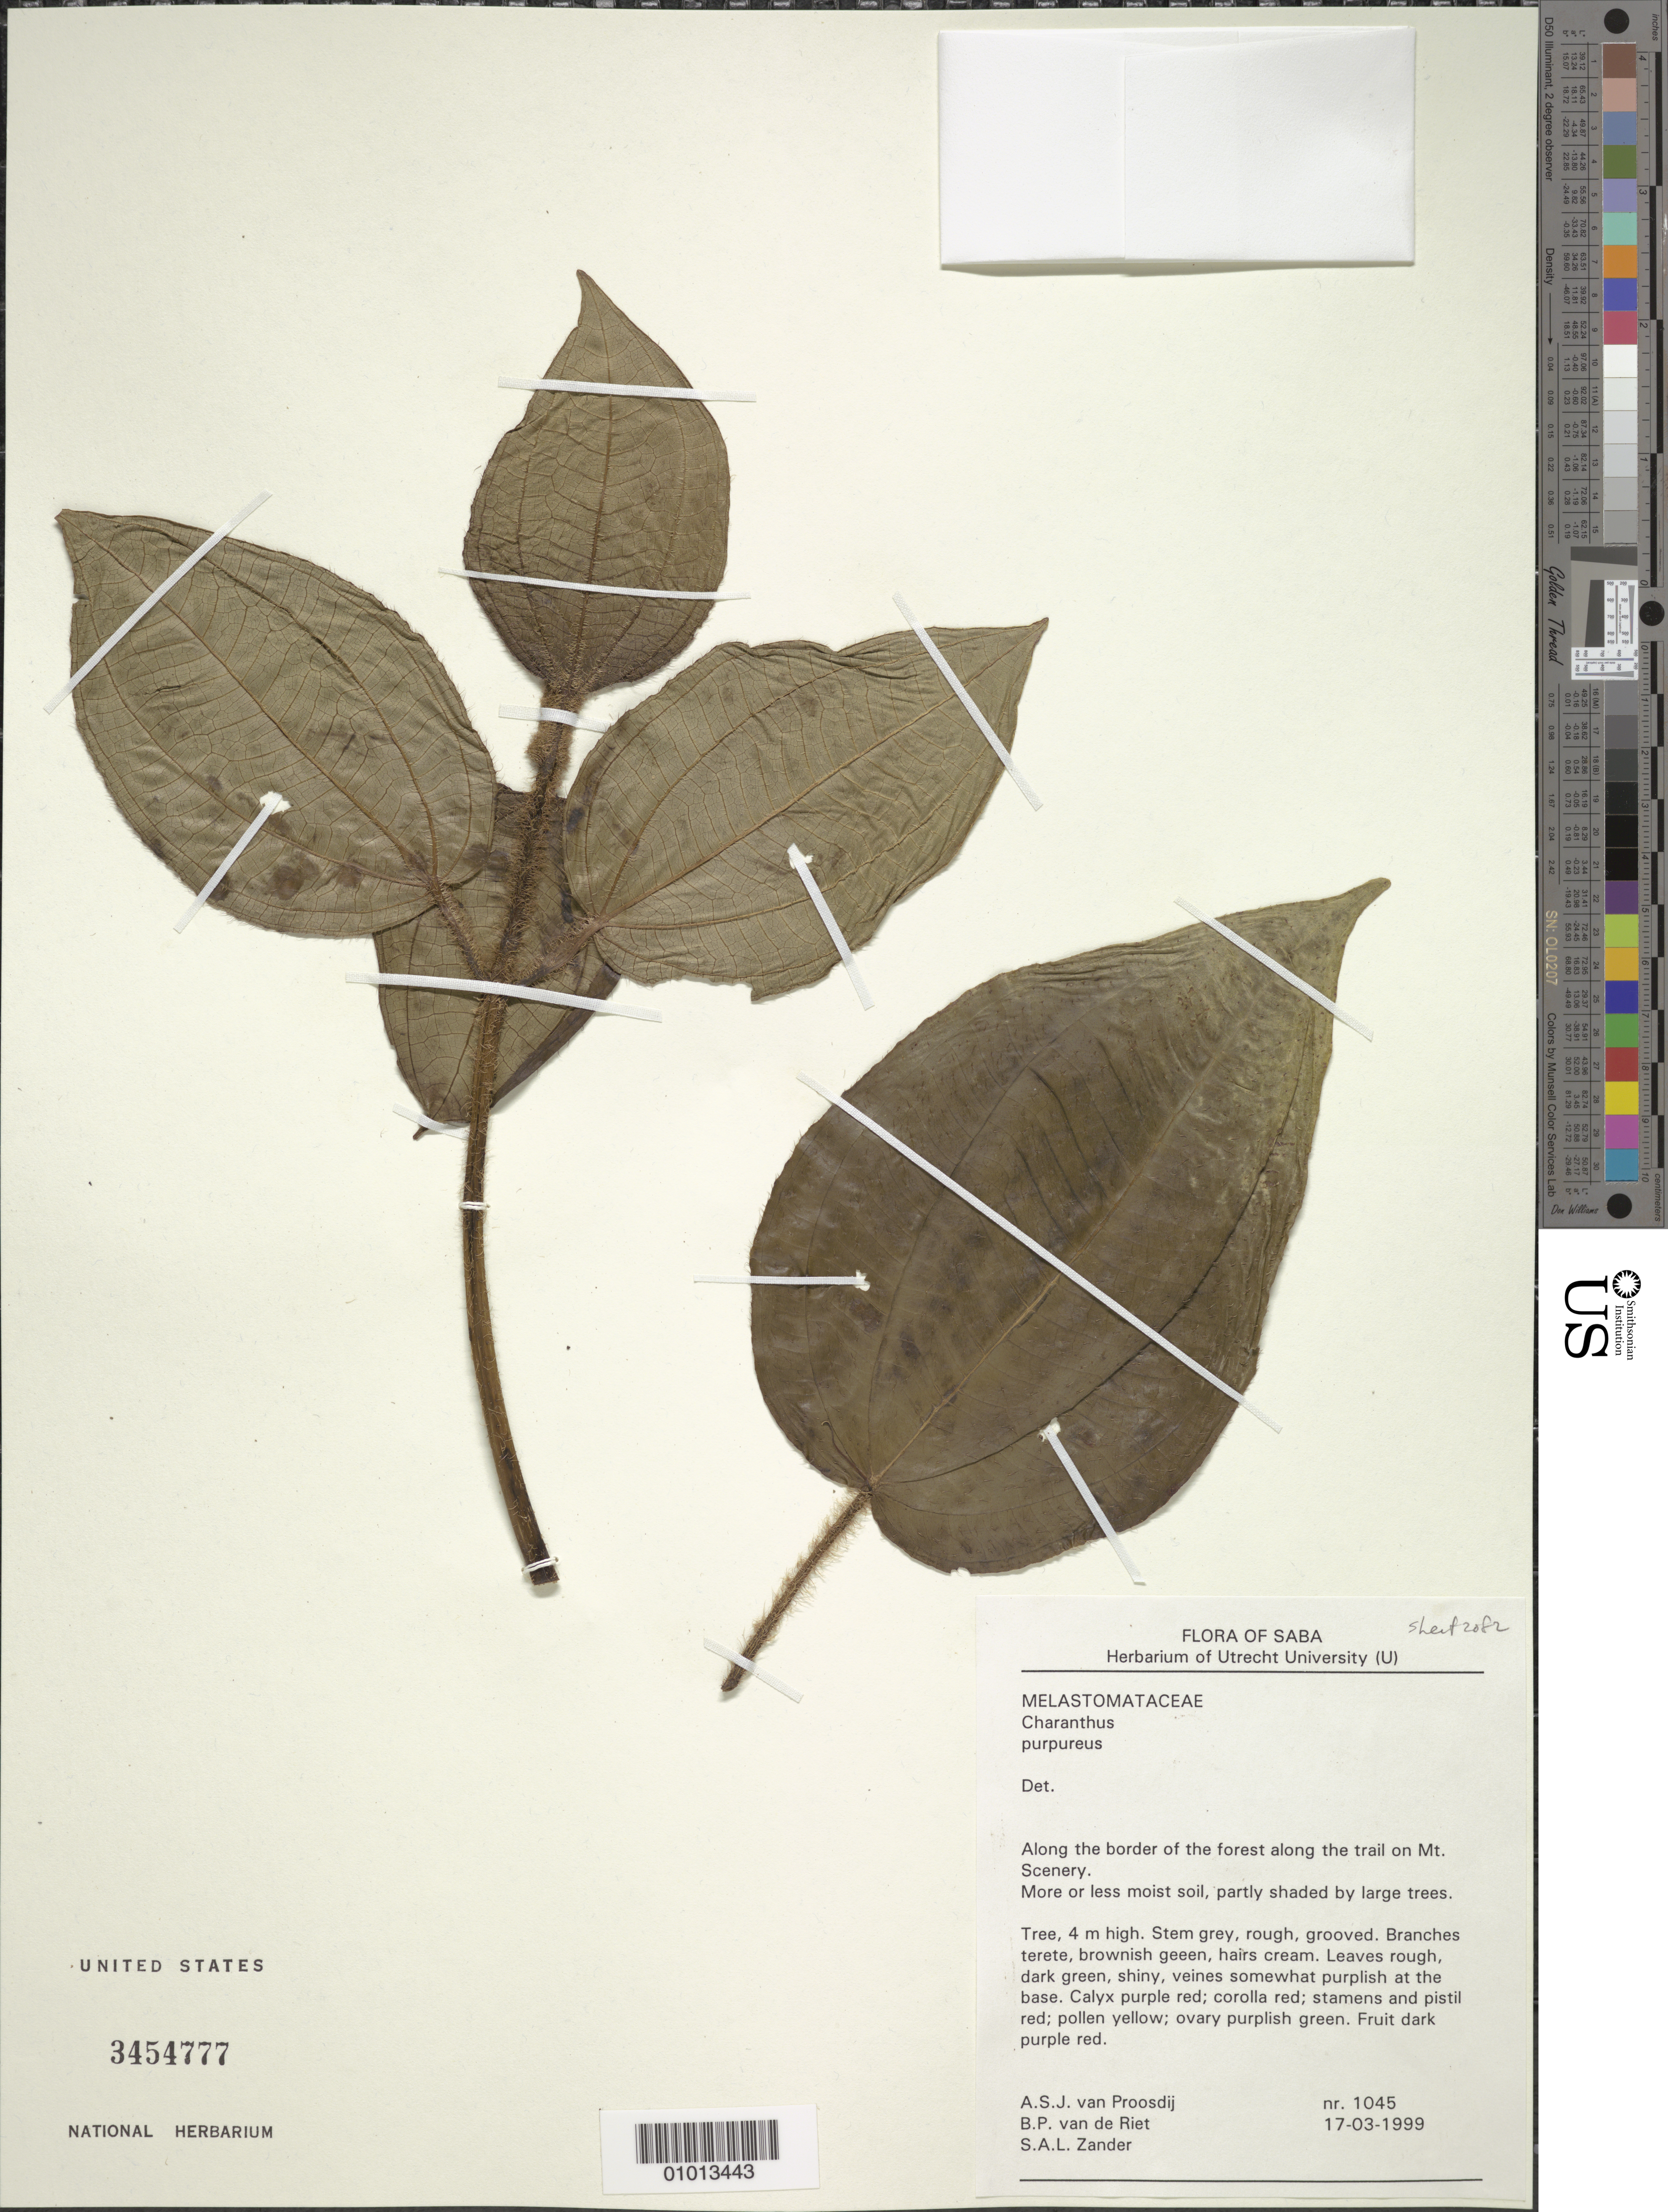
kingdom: Plantae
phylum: Tracheophyta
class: Magnoliopsida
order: Myrtales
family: Melastomataceae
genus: Charianthus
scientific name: Charianthus purpureus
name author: D. Don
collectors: A. Proosdij, B. Riet & S. Zander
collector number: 1045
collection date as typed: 17 Mar 1999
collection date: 1999-03-17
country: Netherlands Antilles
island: Saba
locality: Mt. Scenery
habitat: Along the border of the forest along trail; more or less moist soil, partly shaded by large trees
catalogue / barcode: US 3454777